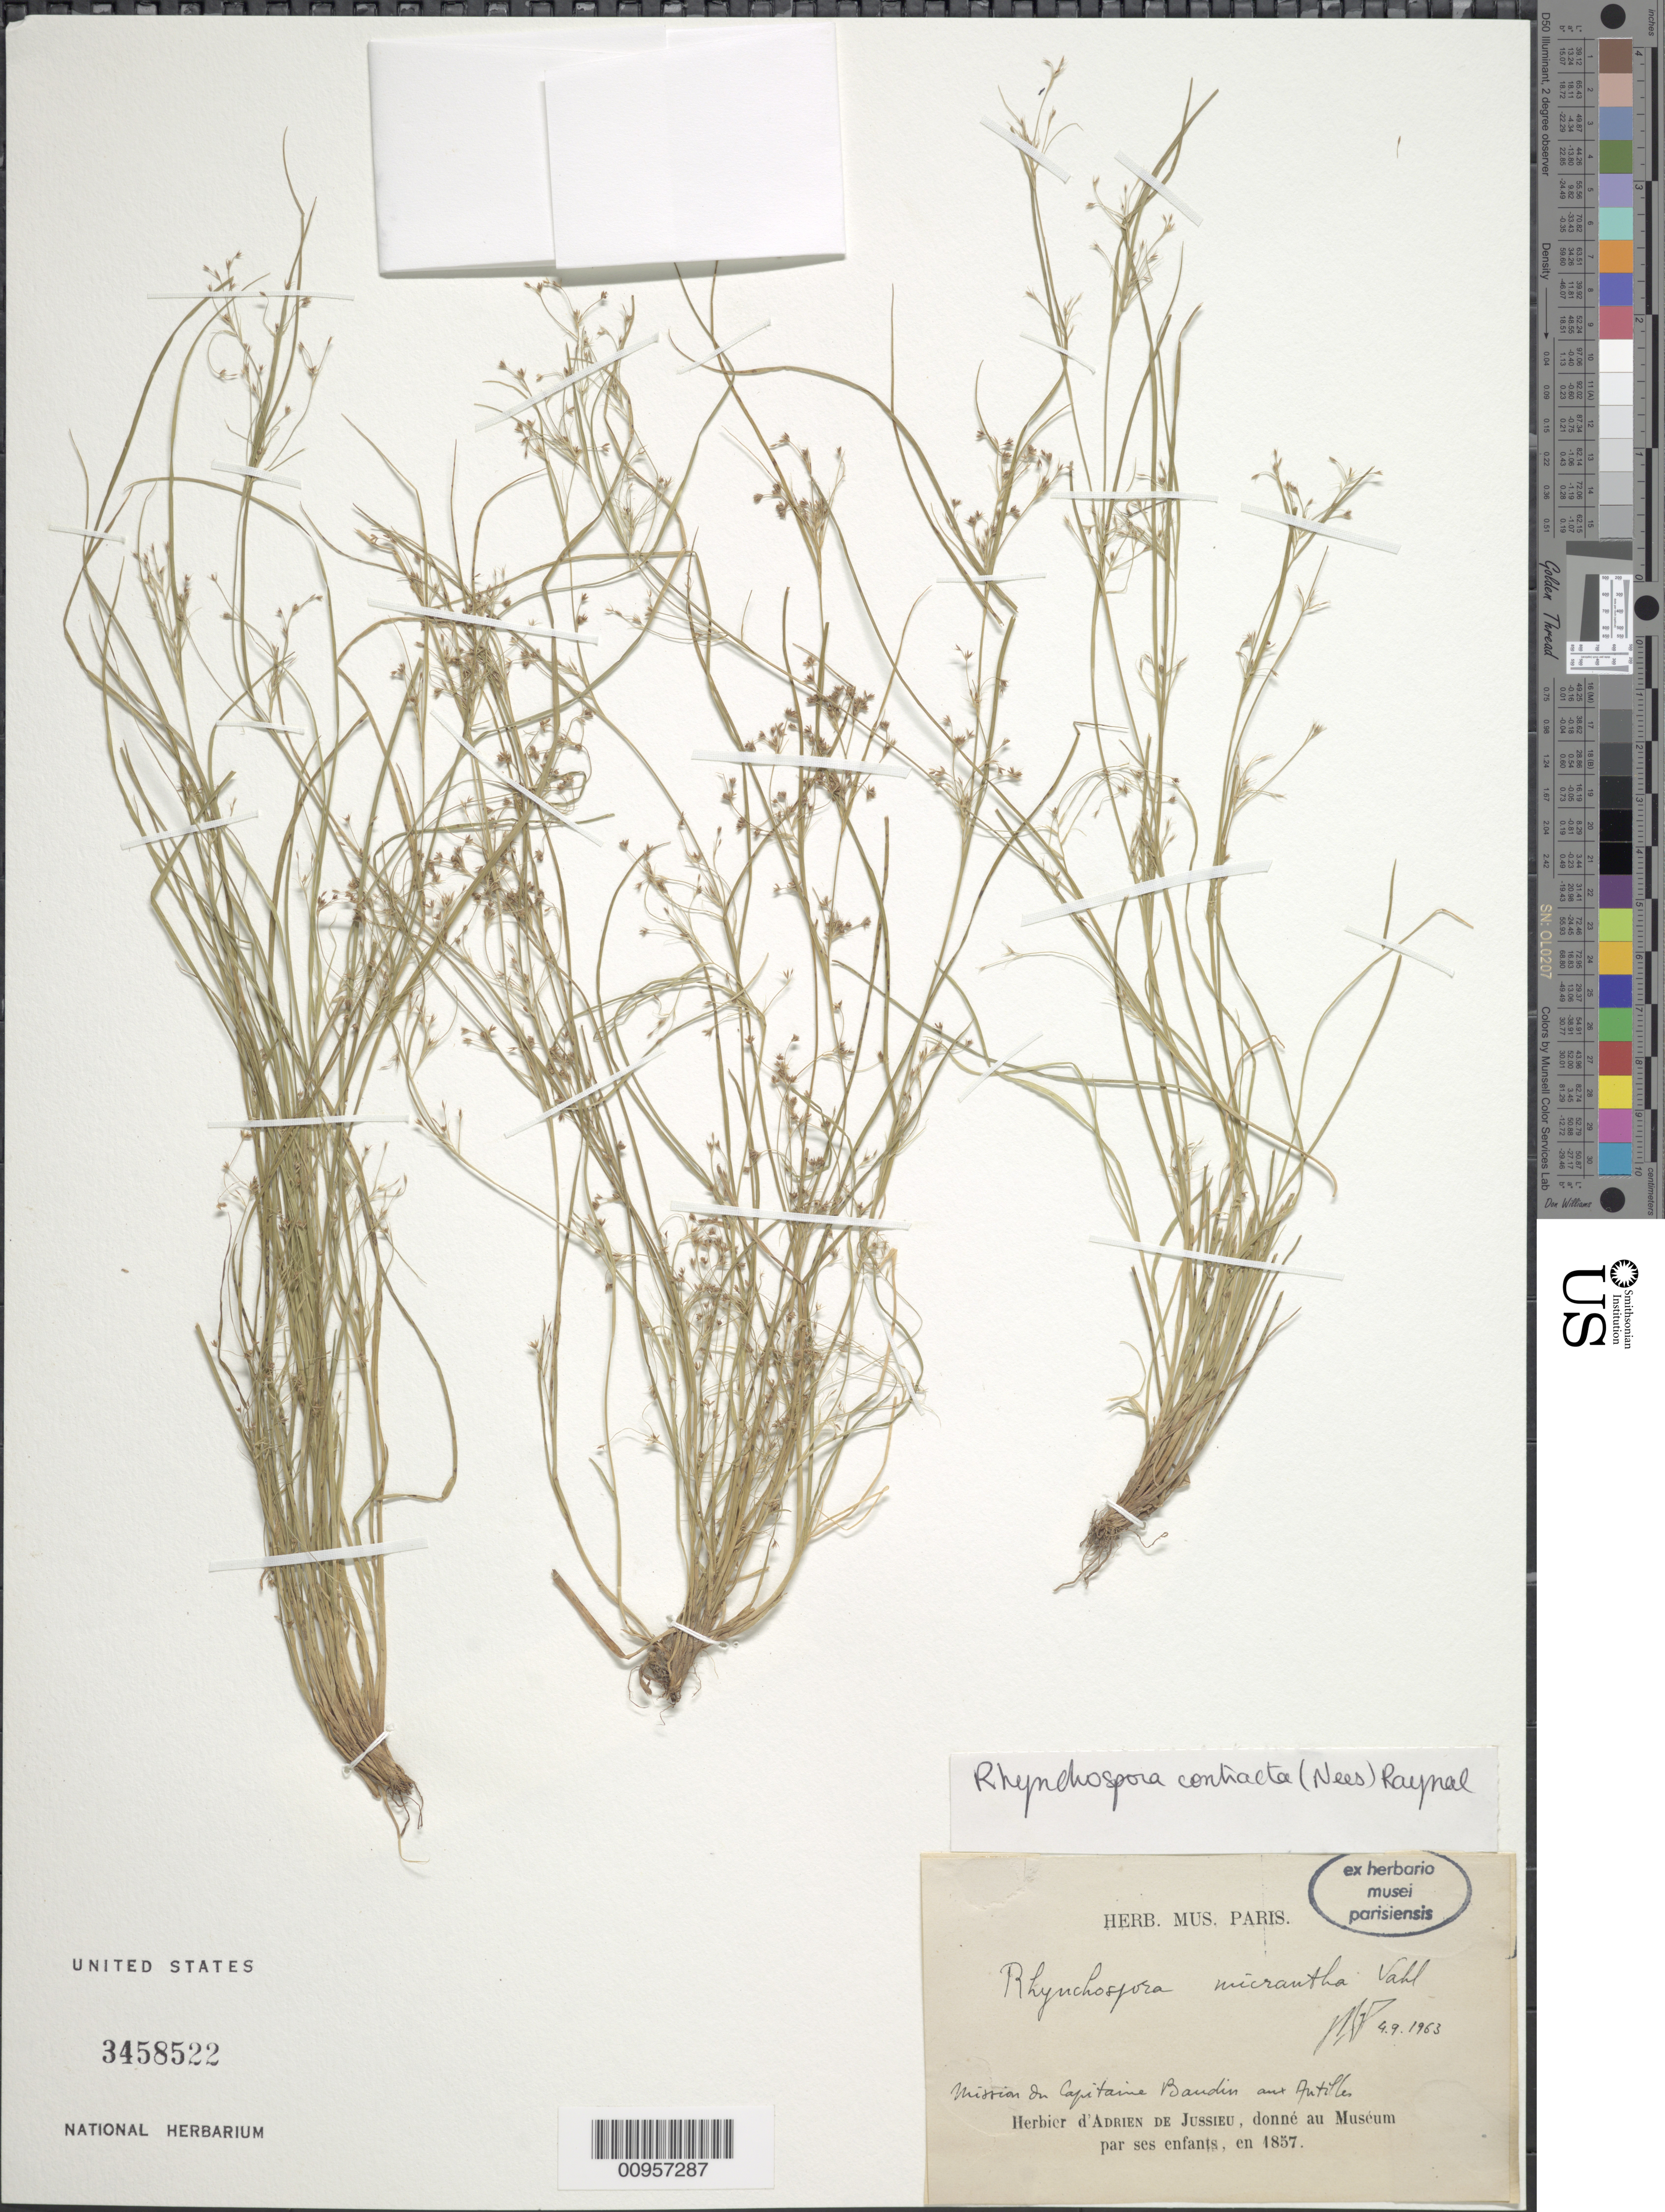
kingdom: Plantae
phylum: Tracheophyta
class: Liliopsida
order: Poales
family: Cyperaceae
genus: Rhynchospora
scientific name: Rhynchospora contracta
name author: (Nees) J. Raynal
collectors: T. Baudin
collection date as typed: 04 Sep 1963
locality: Antilles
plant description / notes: Mission du Capitaine Baudin aux Antilles. Herbier d'Adrien de Jussieu, donné au Muséum par ses enfants; Herb. Mus. Paris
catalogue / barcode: US 3458522